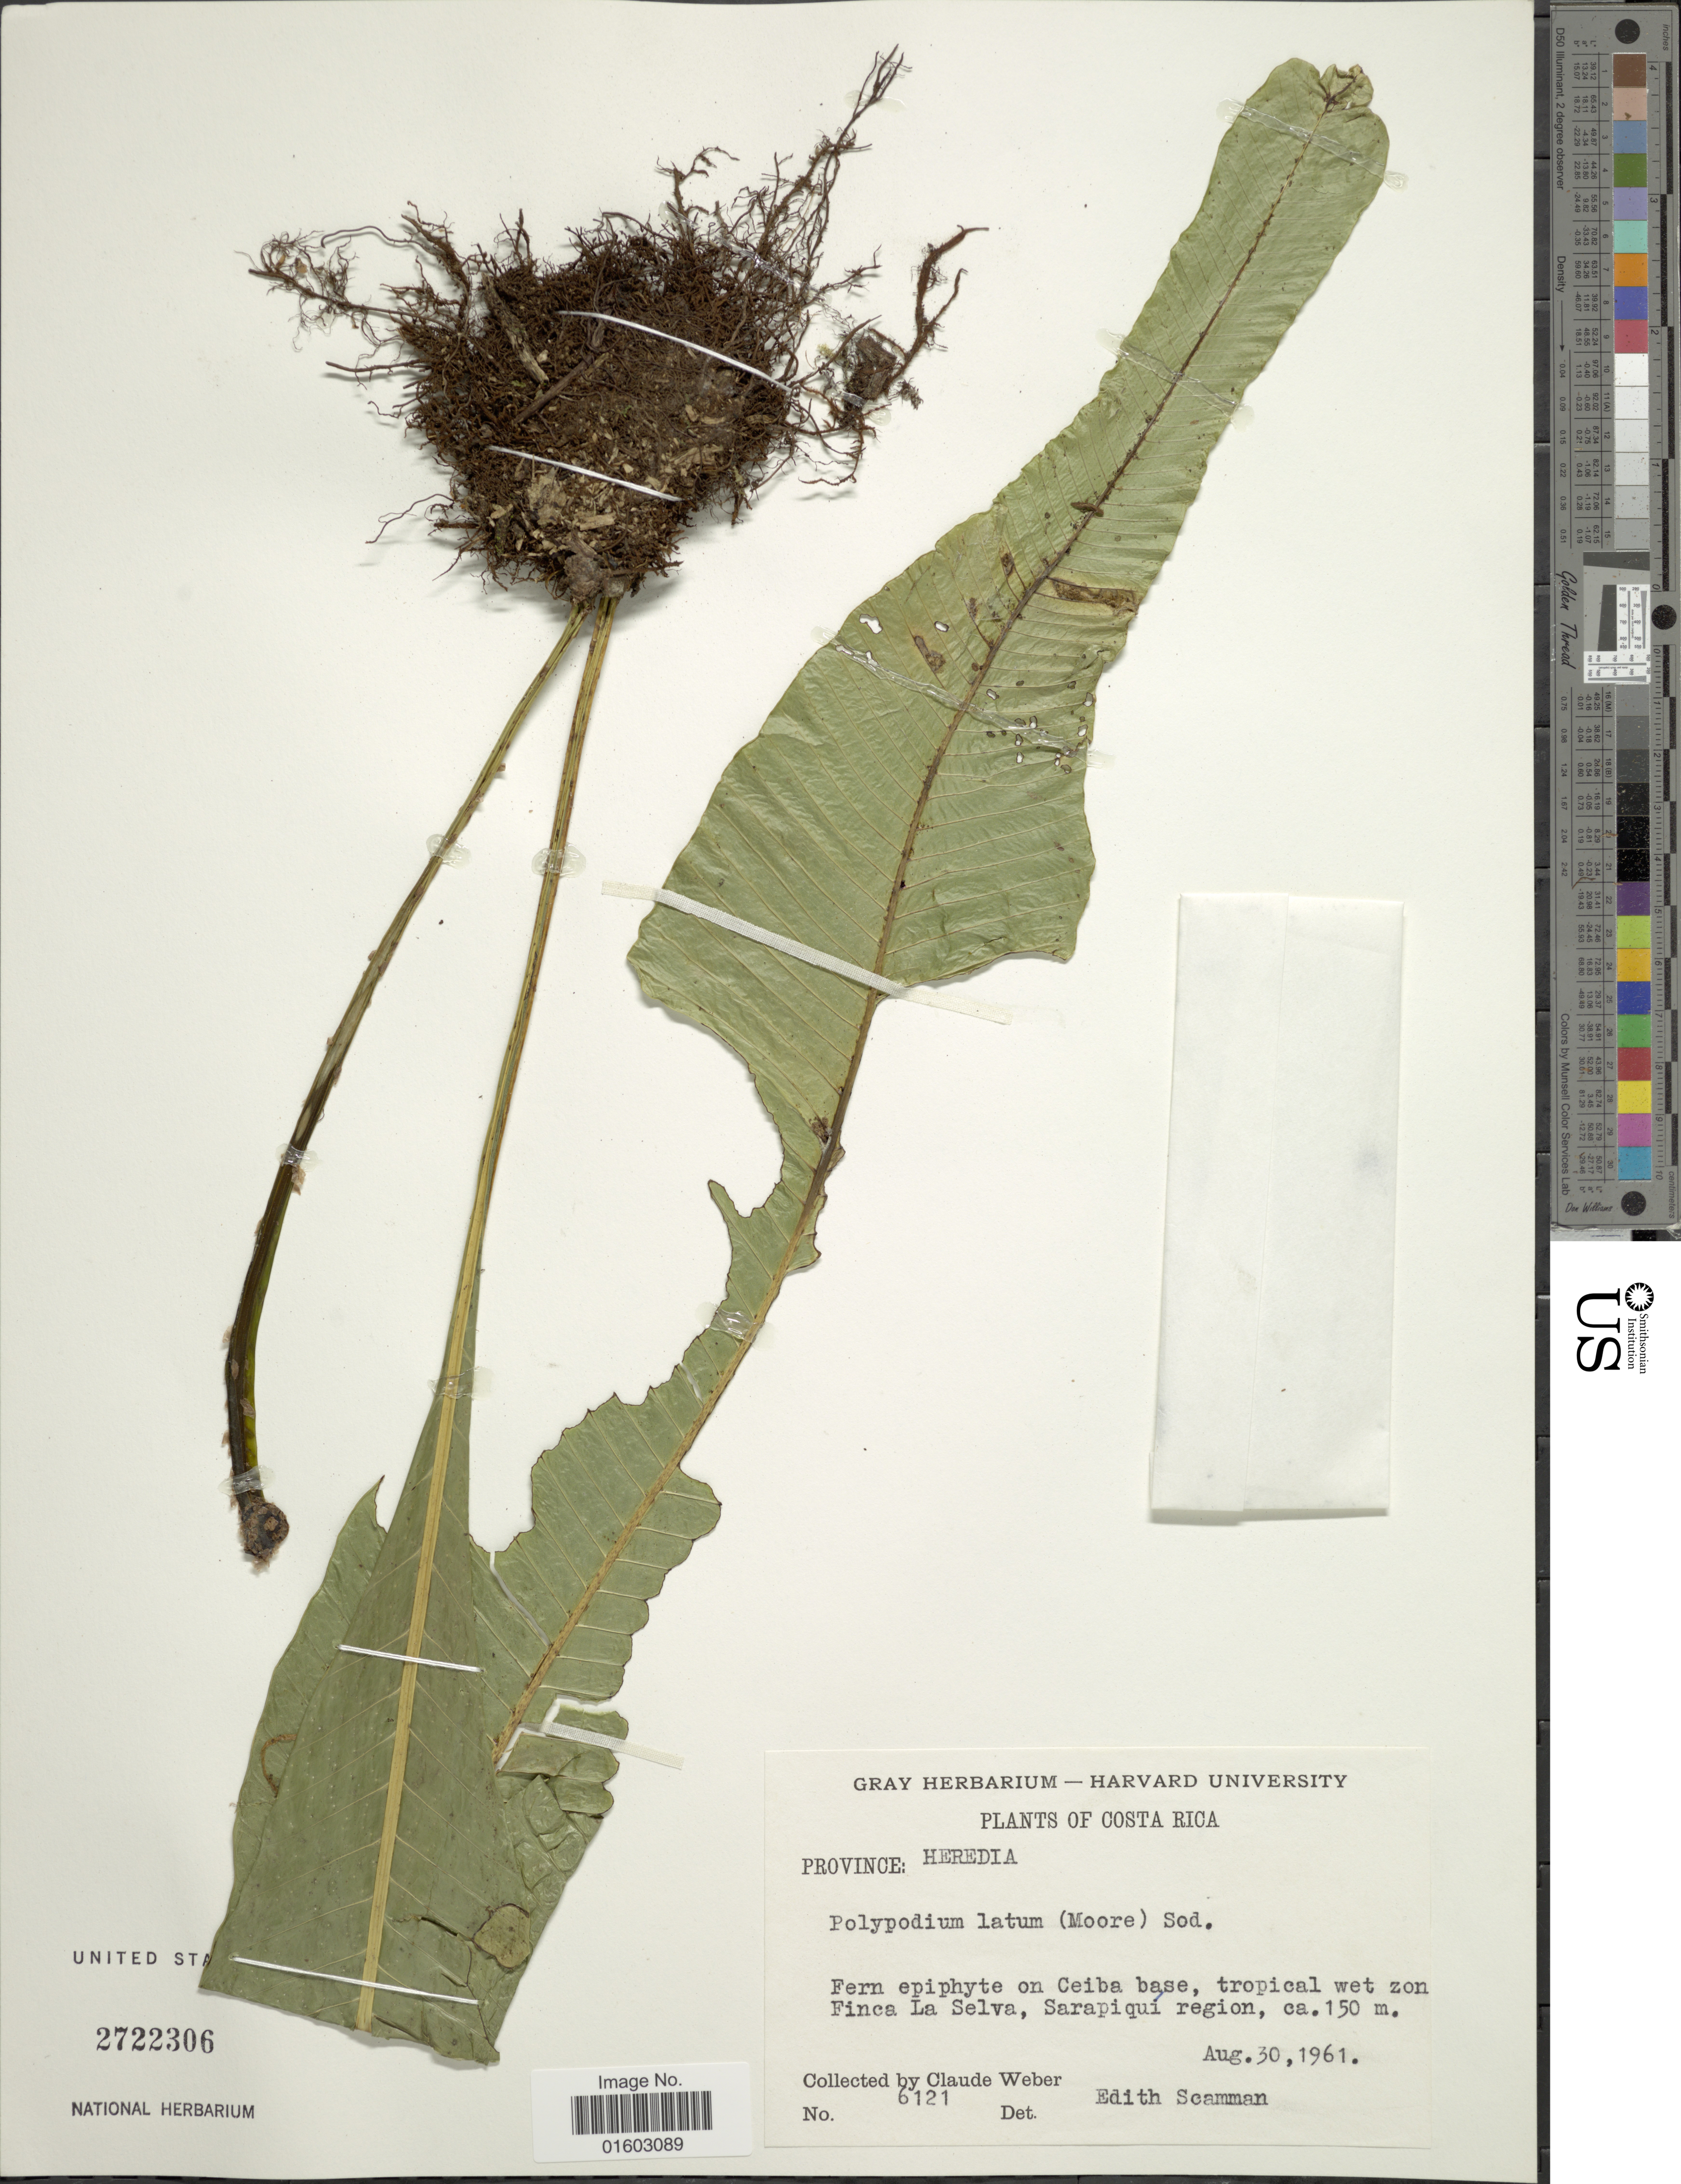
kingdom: Plantae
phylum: Tracheophyta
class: Polypodiopsida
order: Polypodiales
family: Polypodiaceae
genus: Campyloneurum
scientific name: Campyloneurum latum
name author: T. Moore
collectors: C. Weber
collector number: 621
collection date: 1961-08-30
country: Costa Rica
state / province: Heredia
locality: Province : Heredia. on Ceiba base, tropical wet zone FInca La Selva, Sarapiqui region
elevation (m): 150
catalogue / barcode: US 2722306